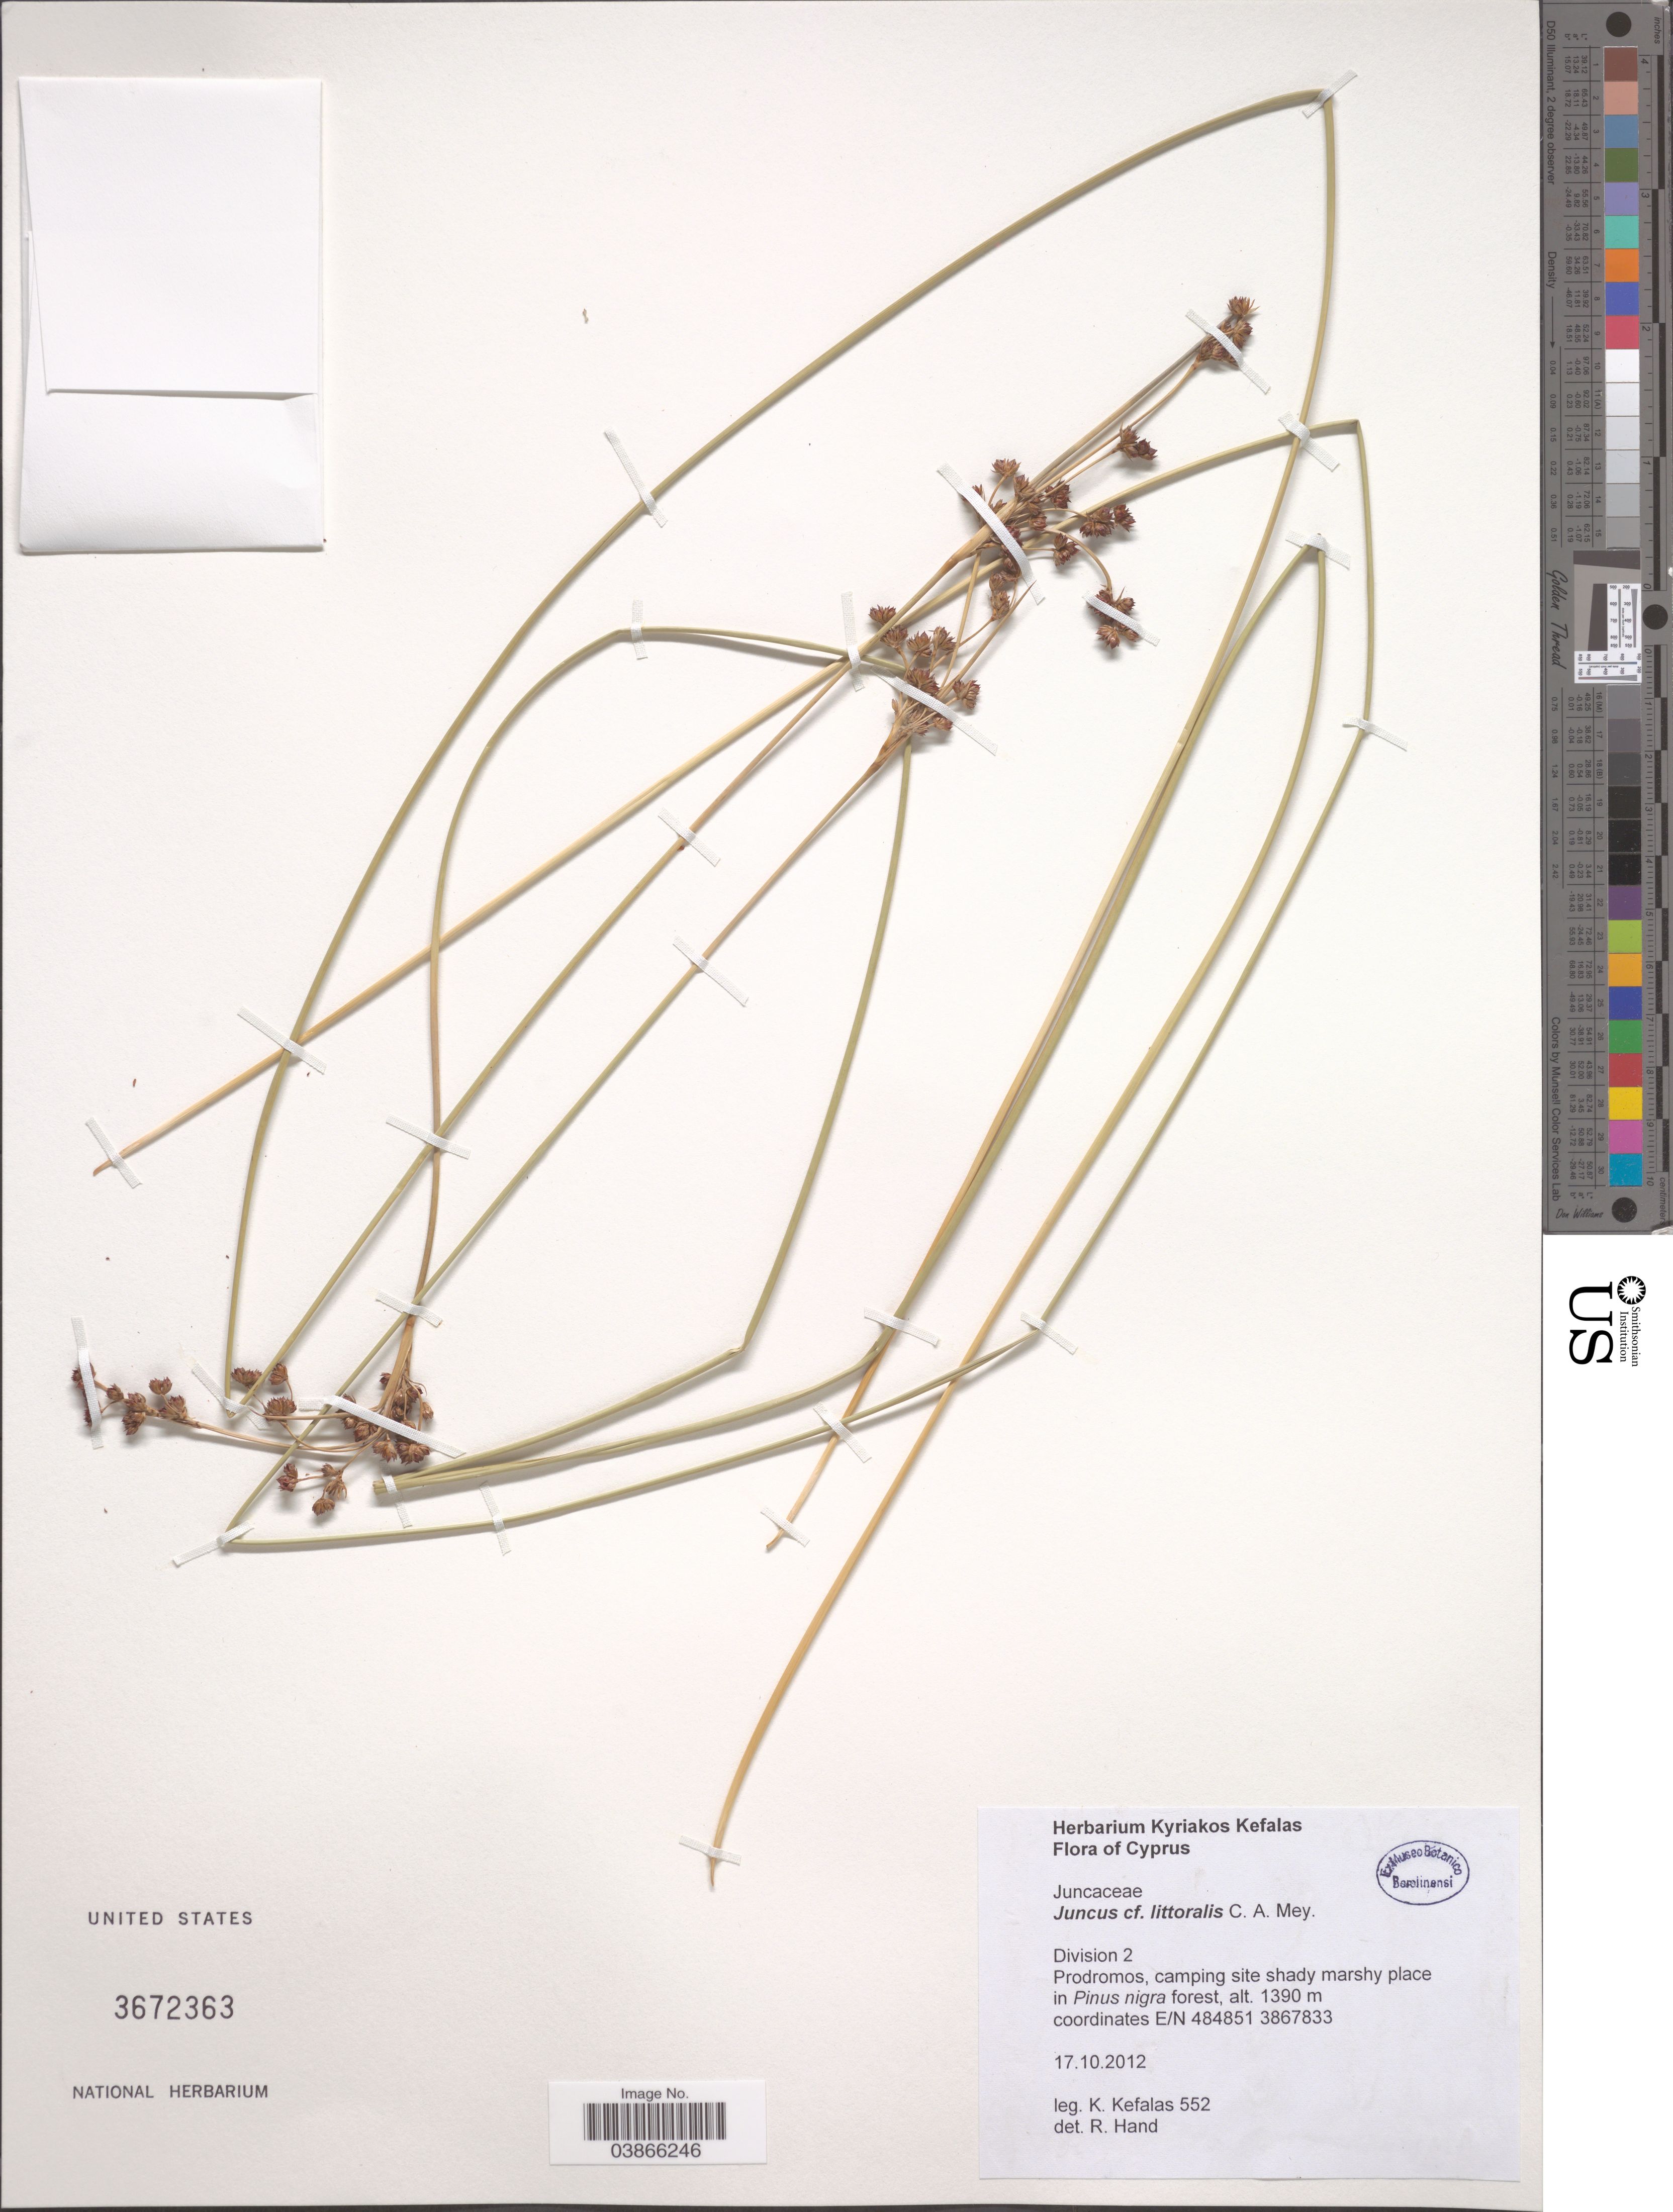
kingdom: Plantae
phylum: Tracheophyta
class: Liliopsida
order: Poales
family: Juncaceae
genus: Juncus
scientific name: Juncus littoralis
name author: C.A. Mey.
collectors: K. Kefalas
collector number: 552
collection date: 2012-10-17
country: Cyprus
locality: Division 2. Prodromos, camping site shady marshy place.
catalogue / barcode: US 3672363